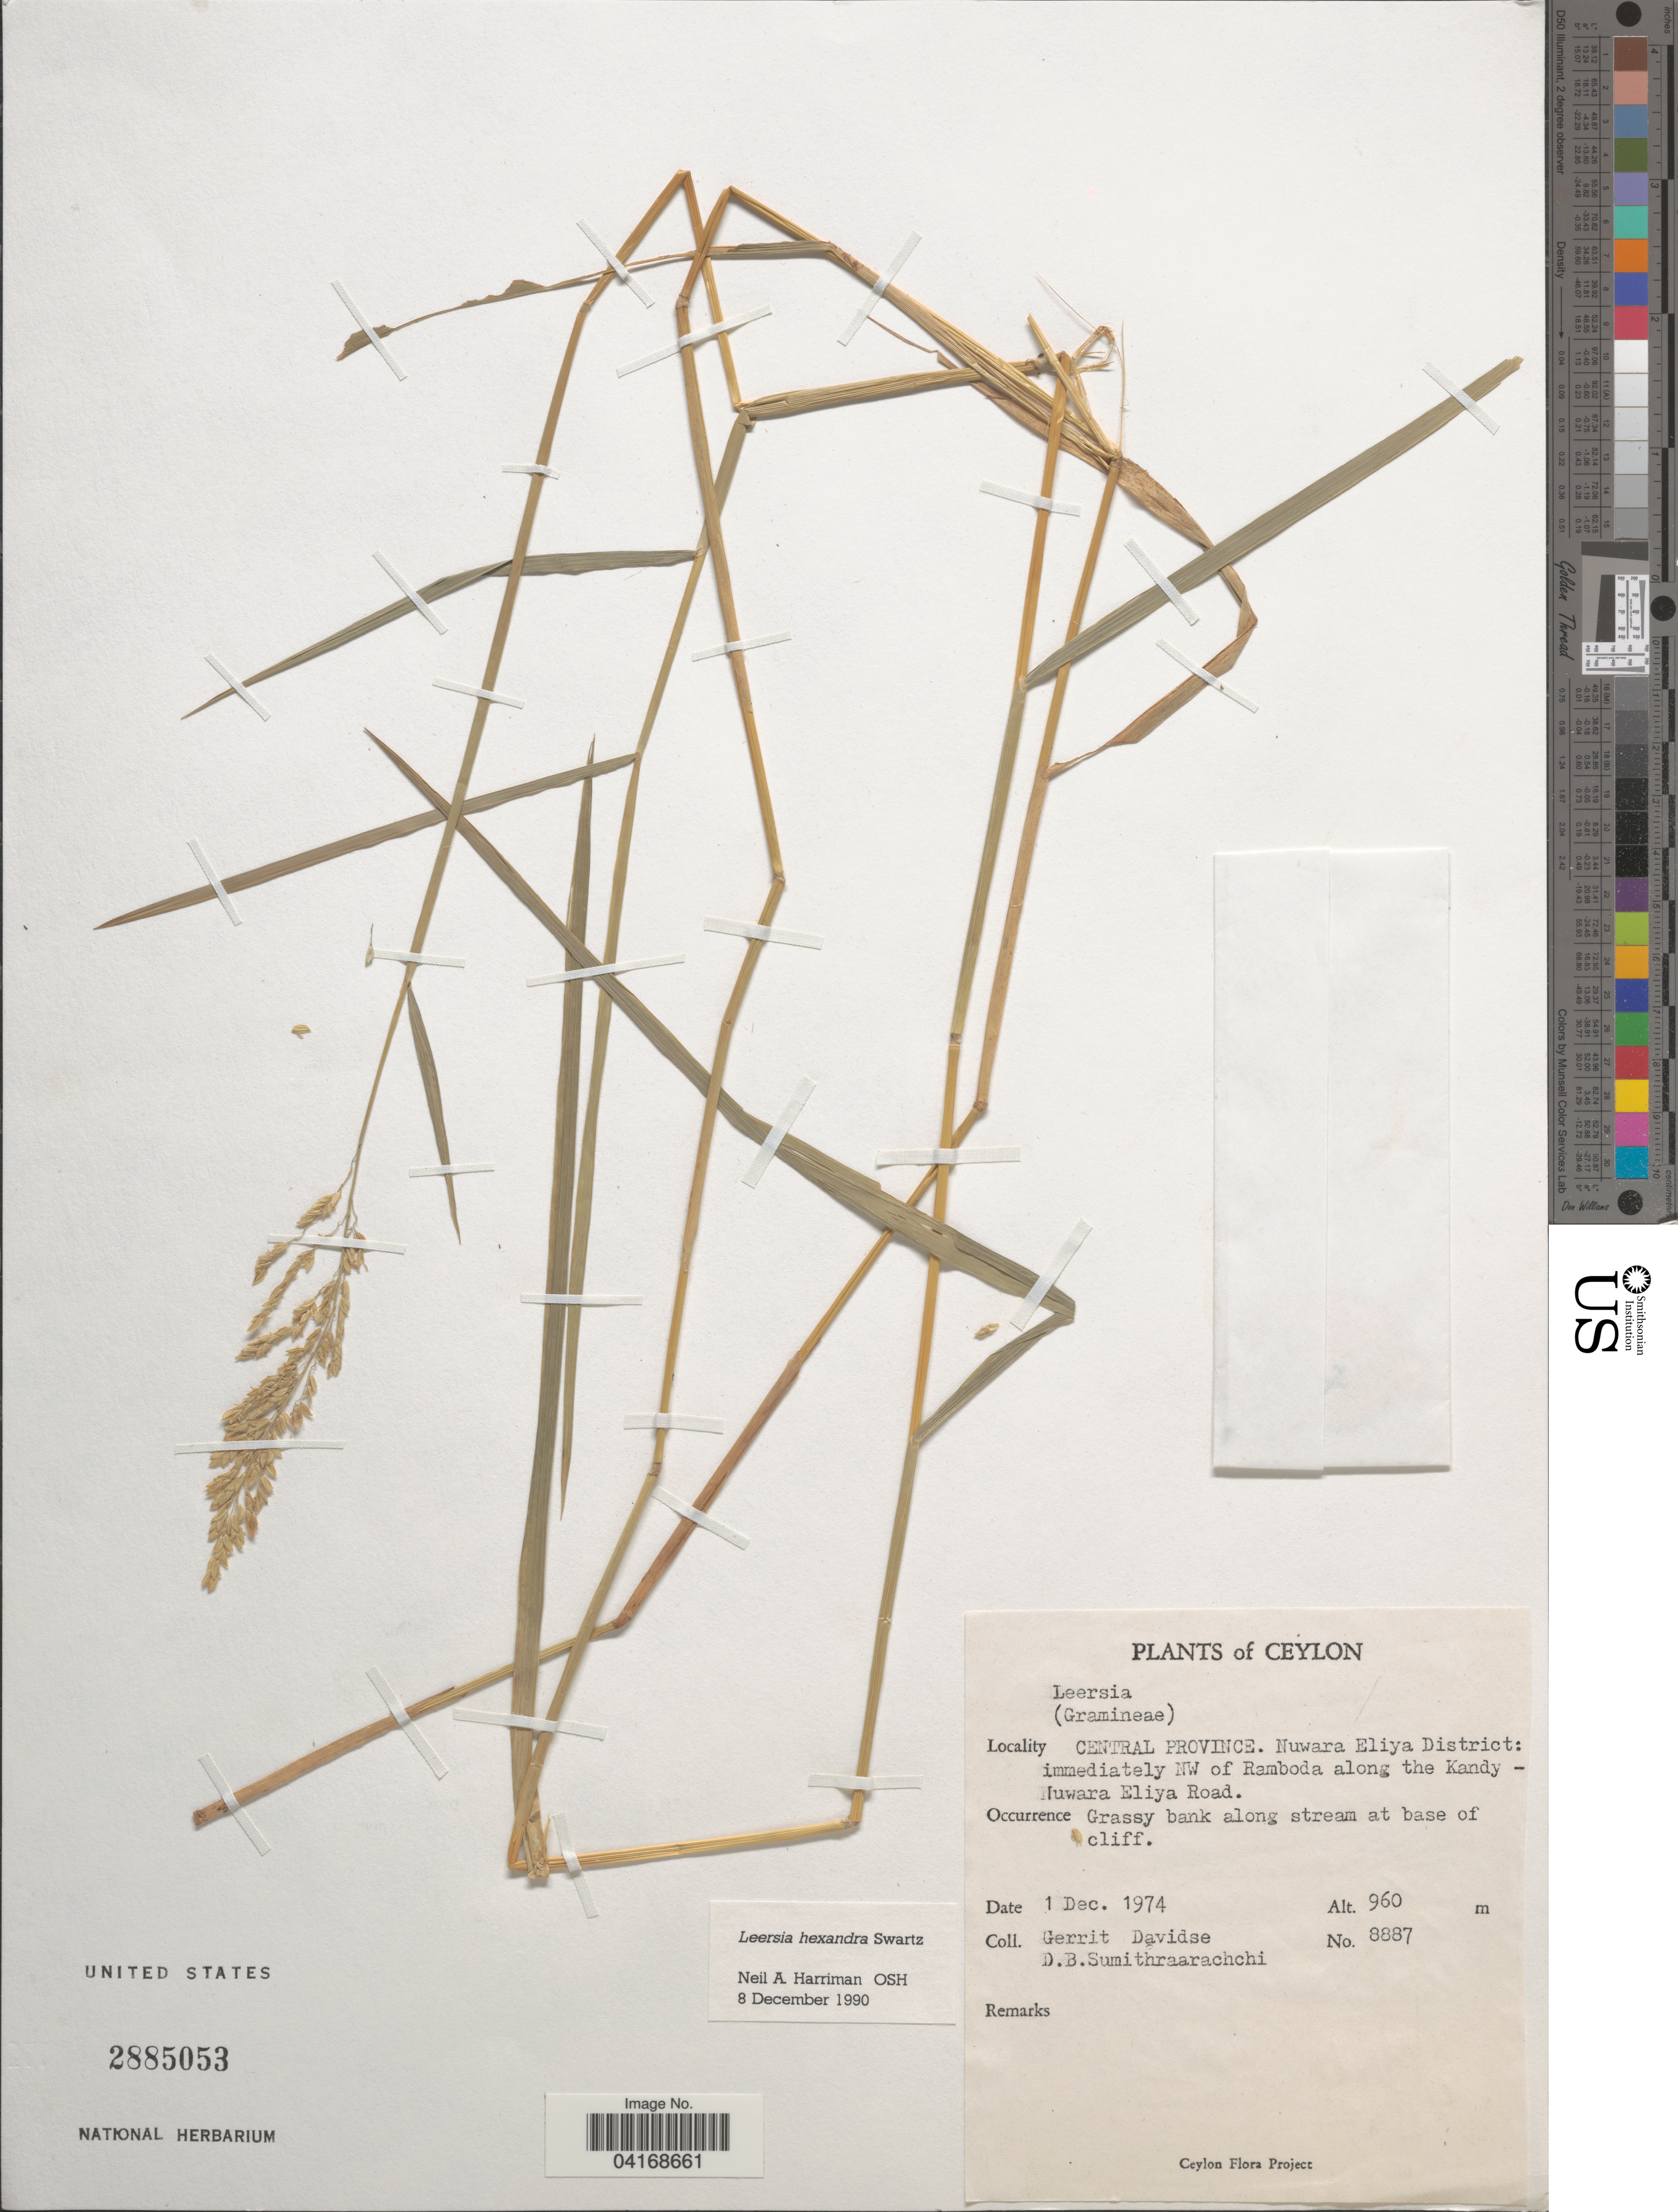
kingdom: Plantae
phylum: Tracheophyta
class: Liliopsida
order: Poales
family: Poaceae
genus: Leersia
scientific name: Leersia hexandra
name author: Sw.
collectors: G. Davidse & D. B. Sumithraarachchi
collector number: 8887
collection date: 1974-12-01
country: Sri Lanka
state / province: Central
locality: Ceylon. Nuwara Eliya District: immediately NW of Ramboda along the Kandy - Nuwara Eliya Road.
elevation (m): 960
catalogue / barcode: US 2885053